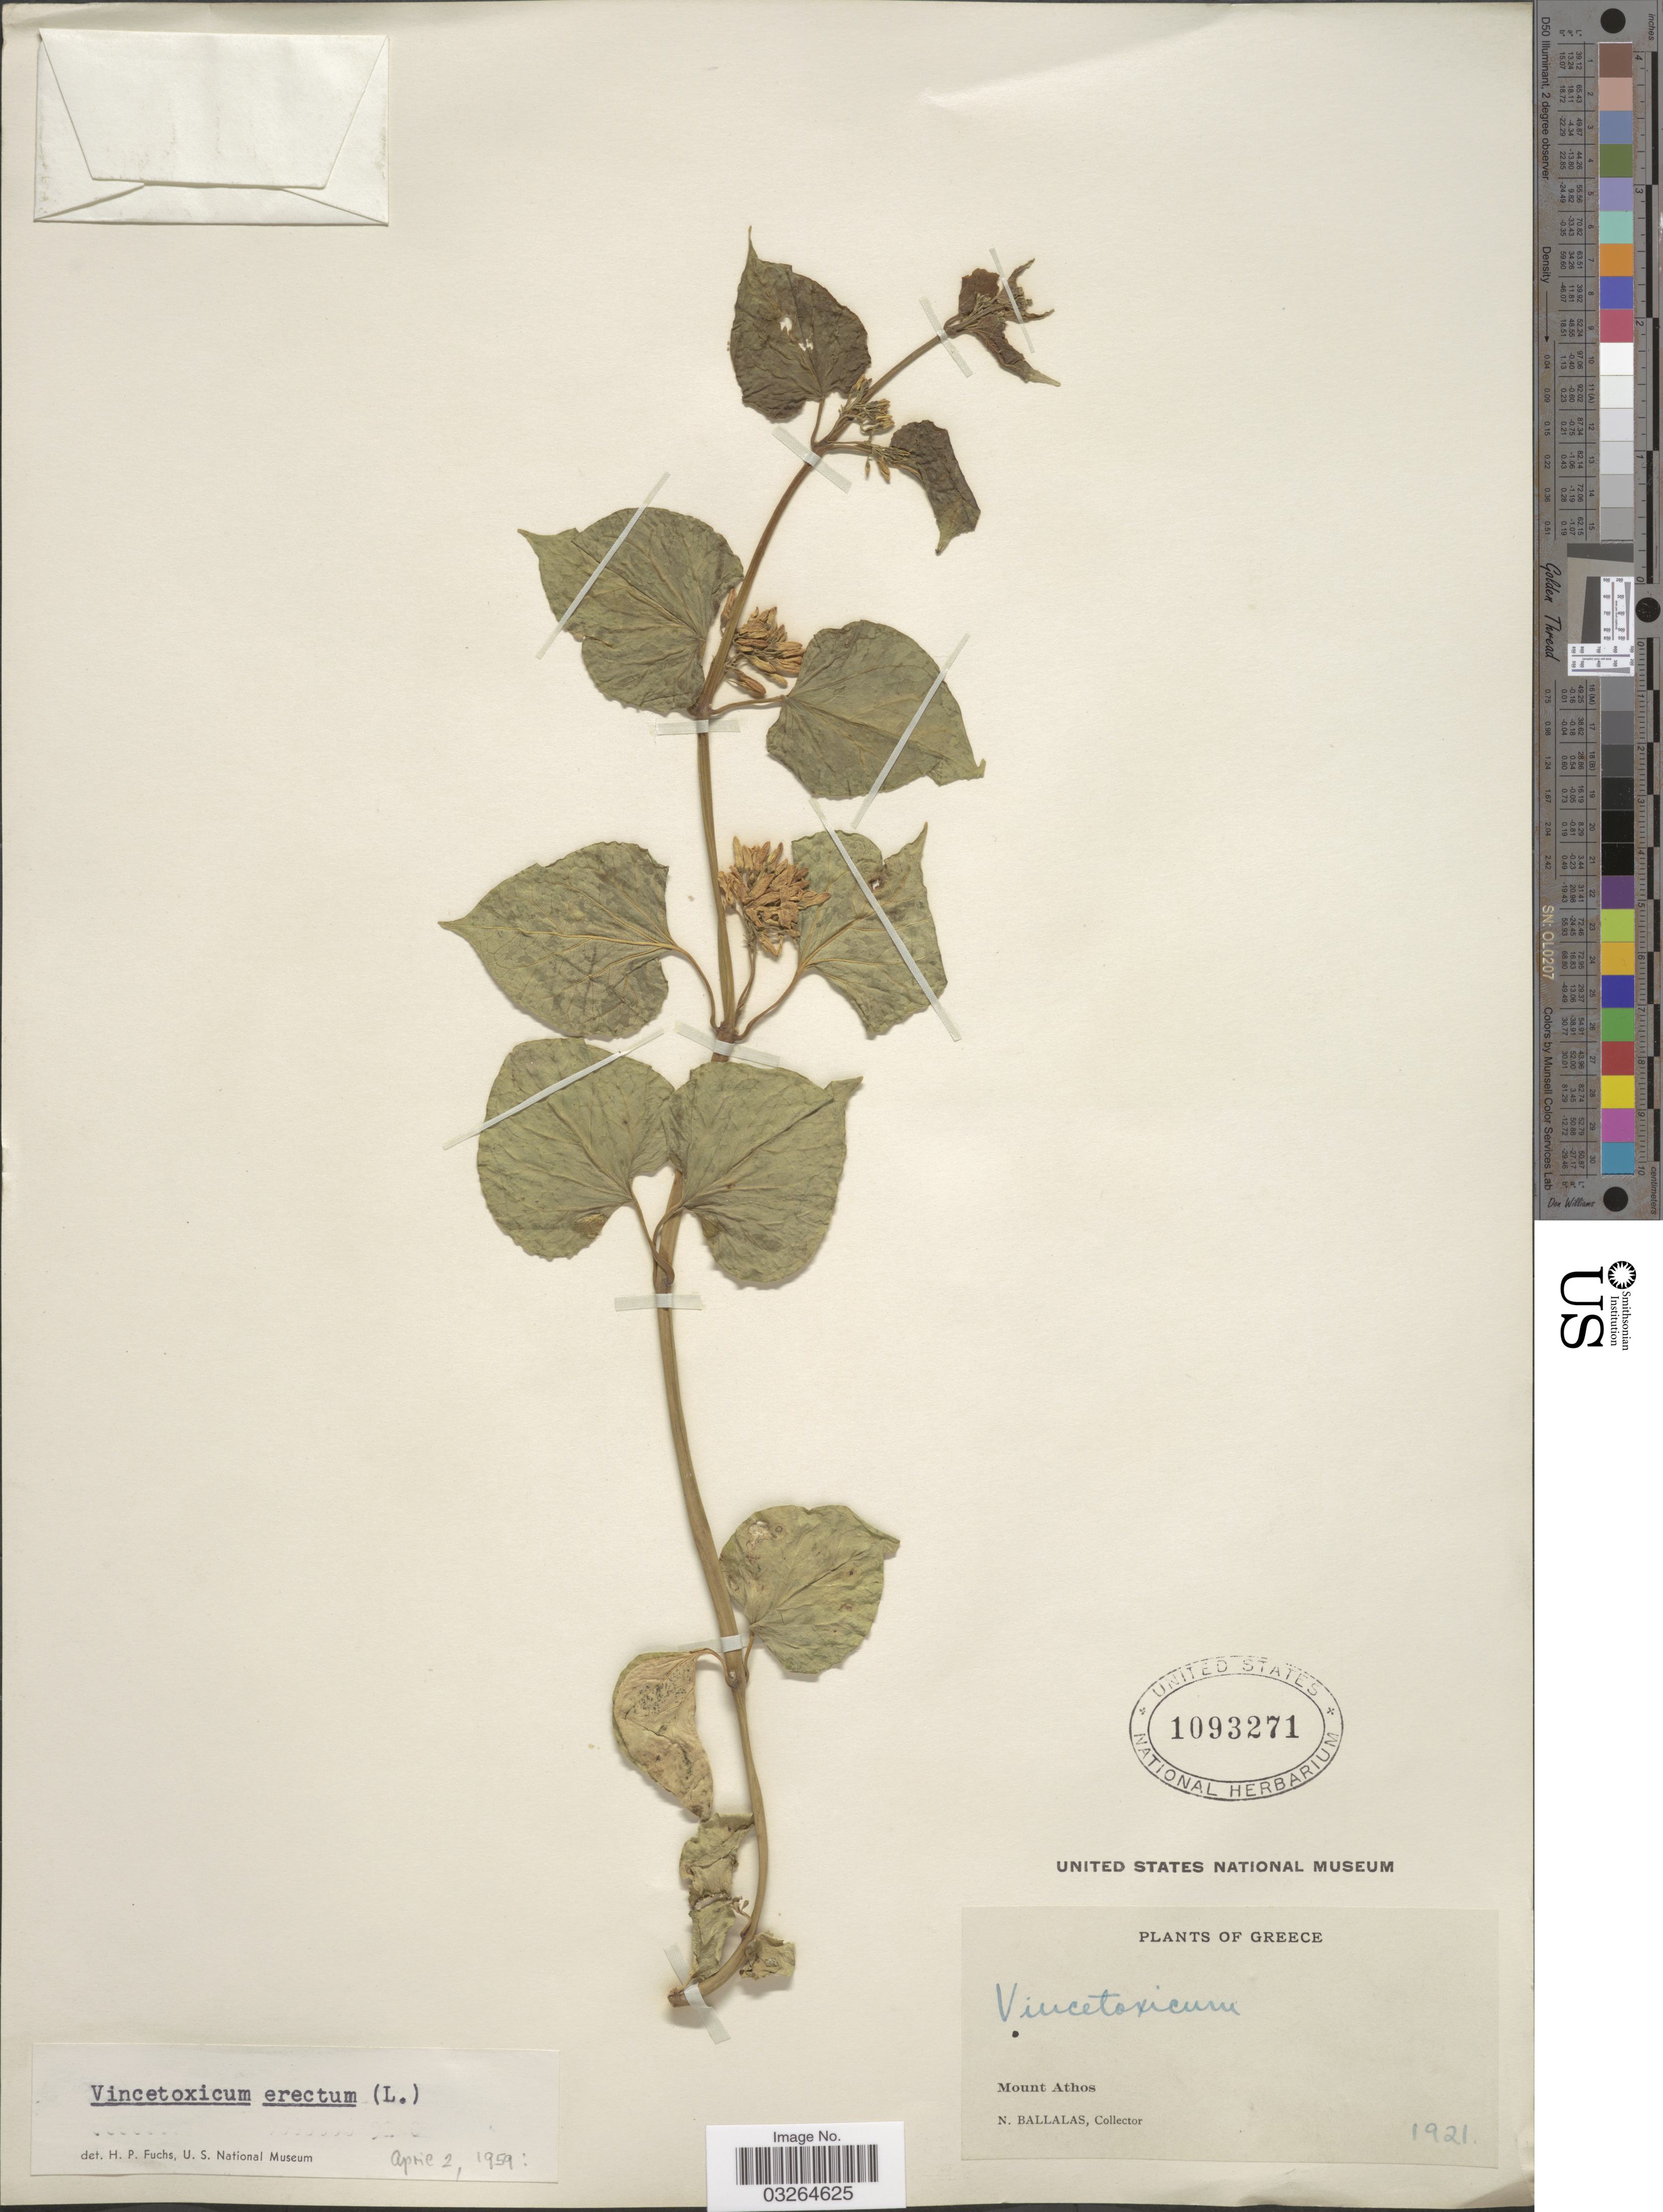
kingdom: Plantae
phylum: Tracheophyta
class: Magnoliopsida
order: Gentianales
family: Apocynaceae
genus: Cynanchum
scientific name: Cynanchum erectum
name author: L.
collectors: N. Ballalas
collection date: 1921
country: Greece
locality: Mount Athos.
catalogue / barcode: US 1093271